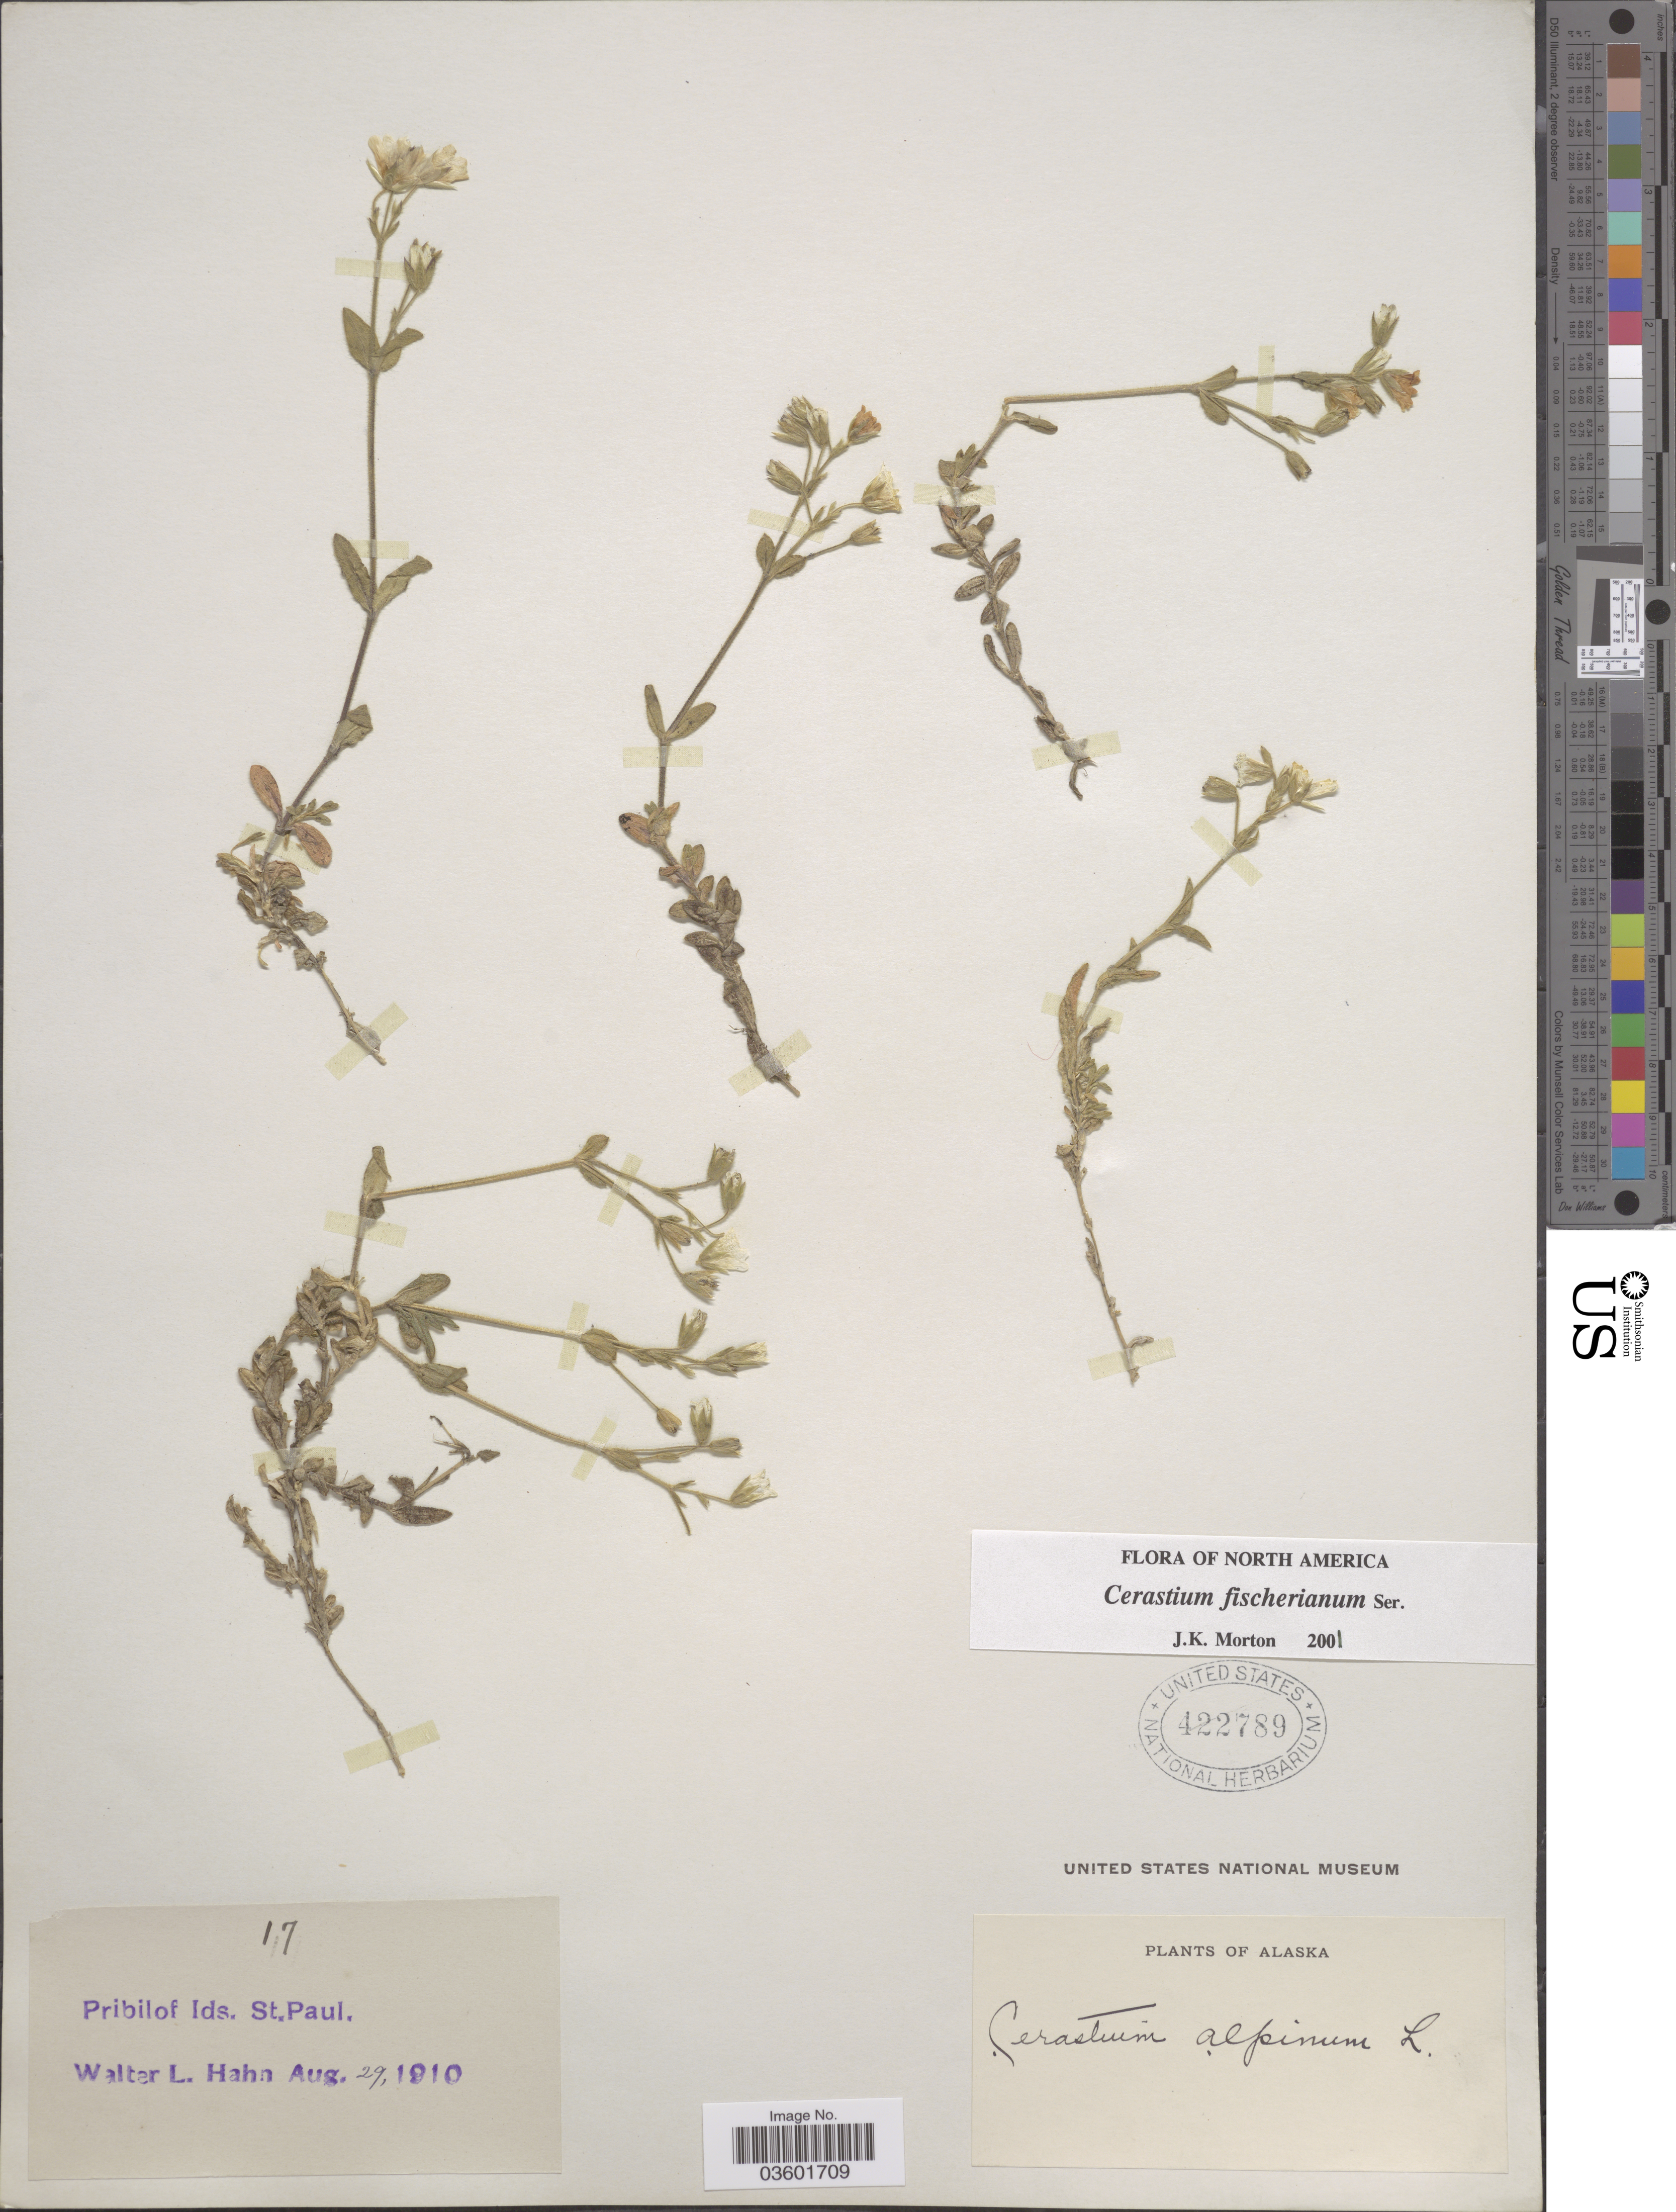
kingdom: Plantae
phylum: Tracheophyta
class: Magnoliopsida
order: Caryophyllales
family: Caryophyllaceae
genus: Cerastium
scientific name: Cerastium fischerianum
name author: Ser.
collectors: W. L. Hahn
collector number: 17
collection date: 1910-08-29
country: United States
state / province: Alaska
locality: Pribilof Ids. St. Paul.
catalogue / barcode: US 422789